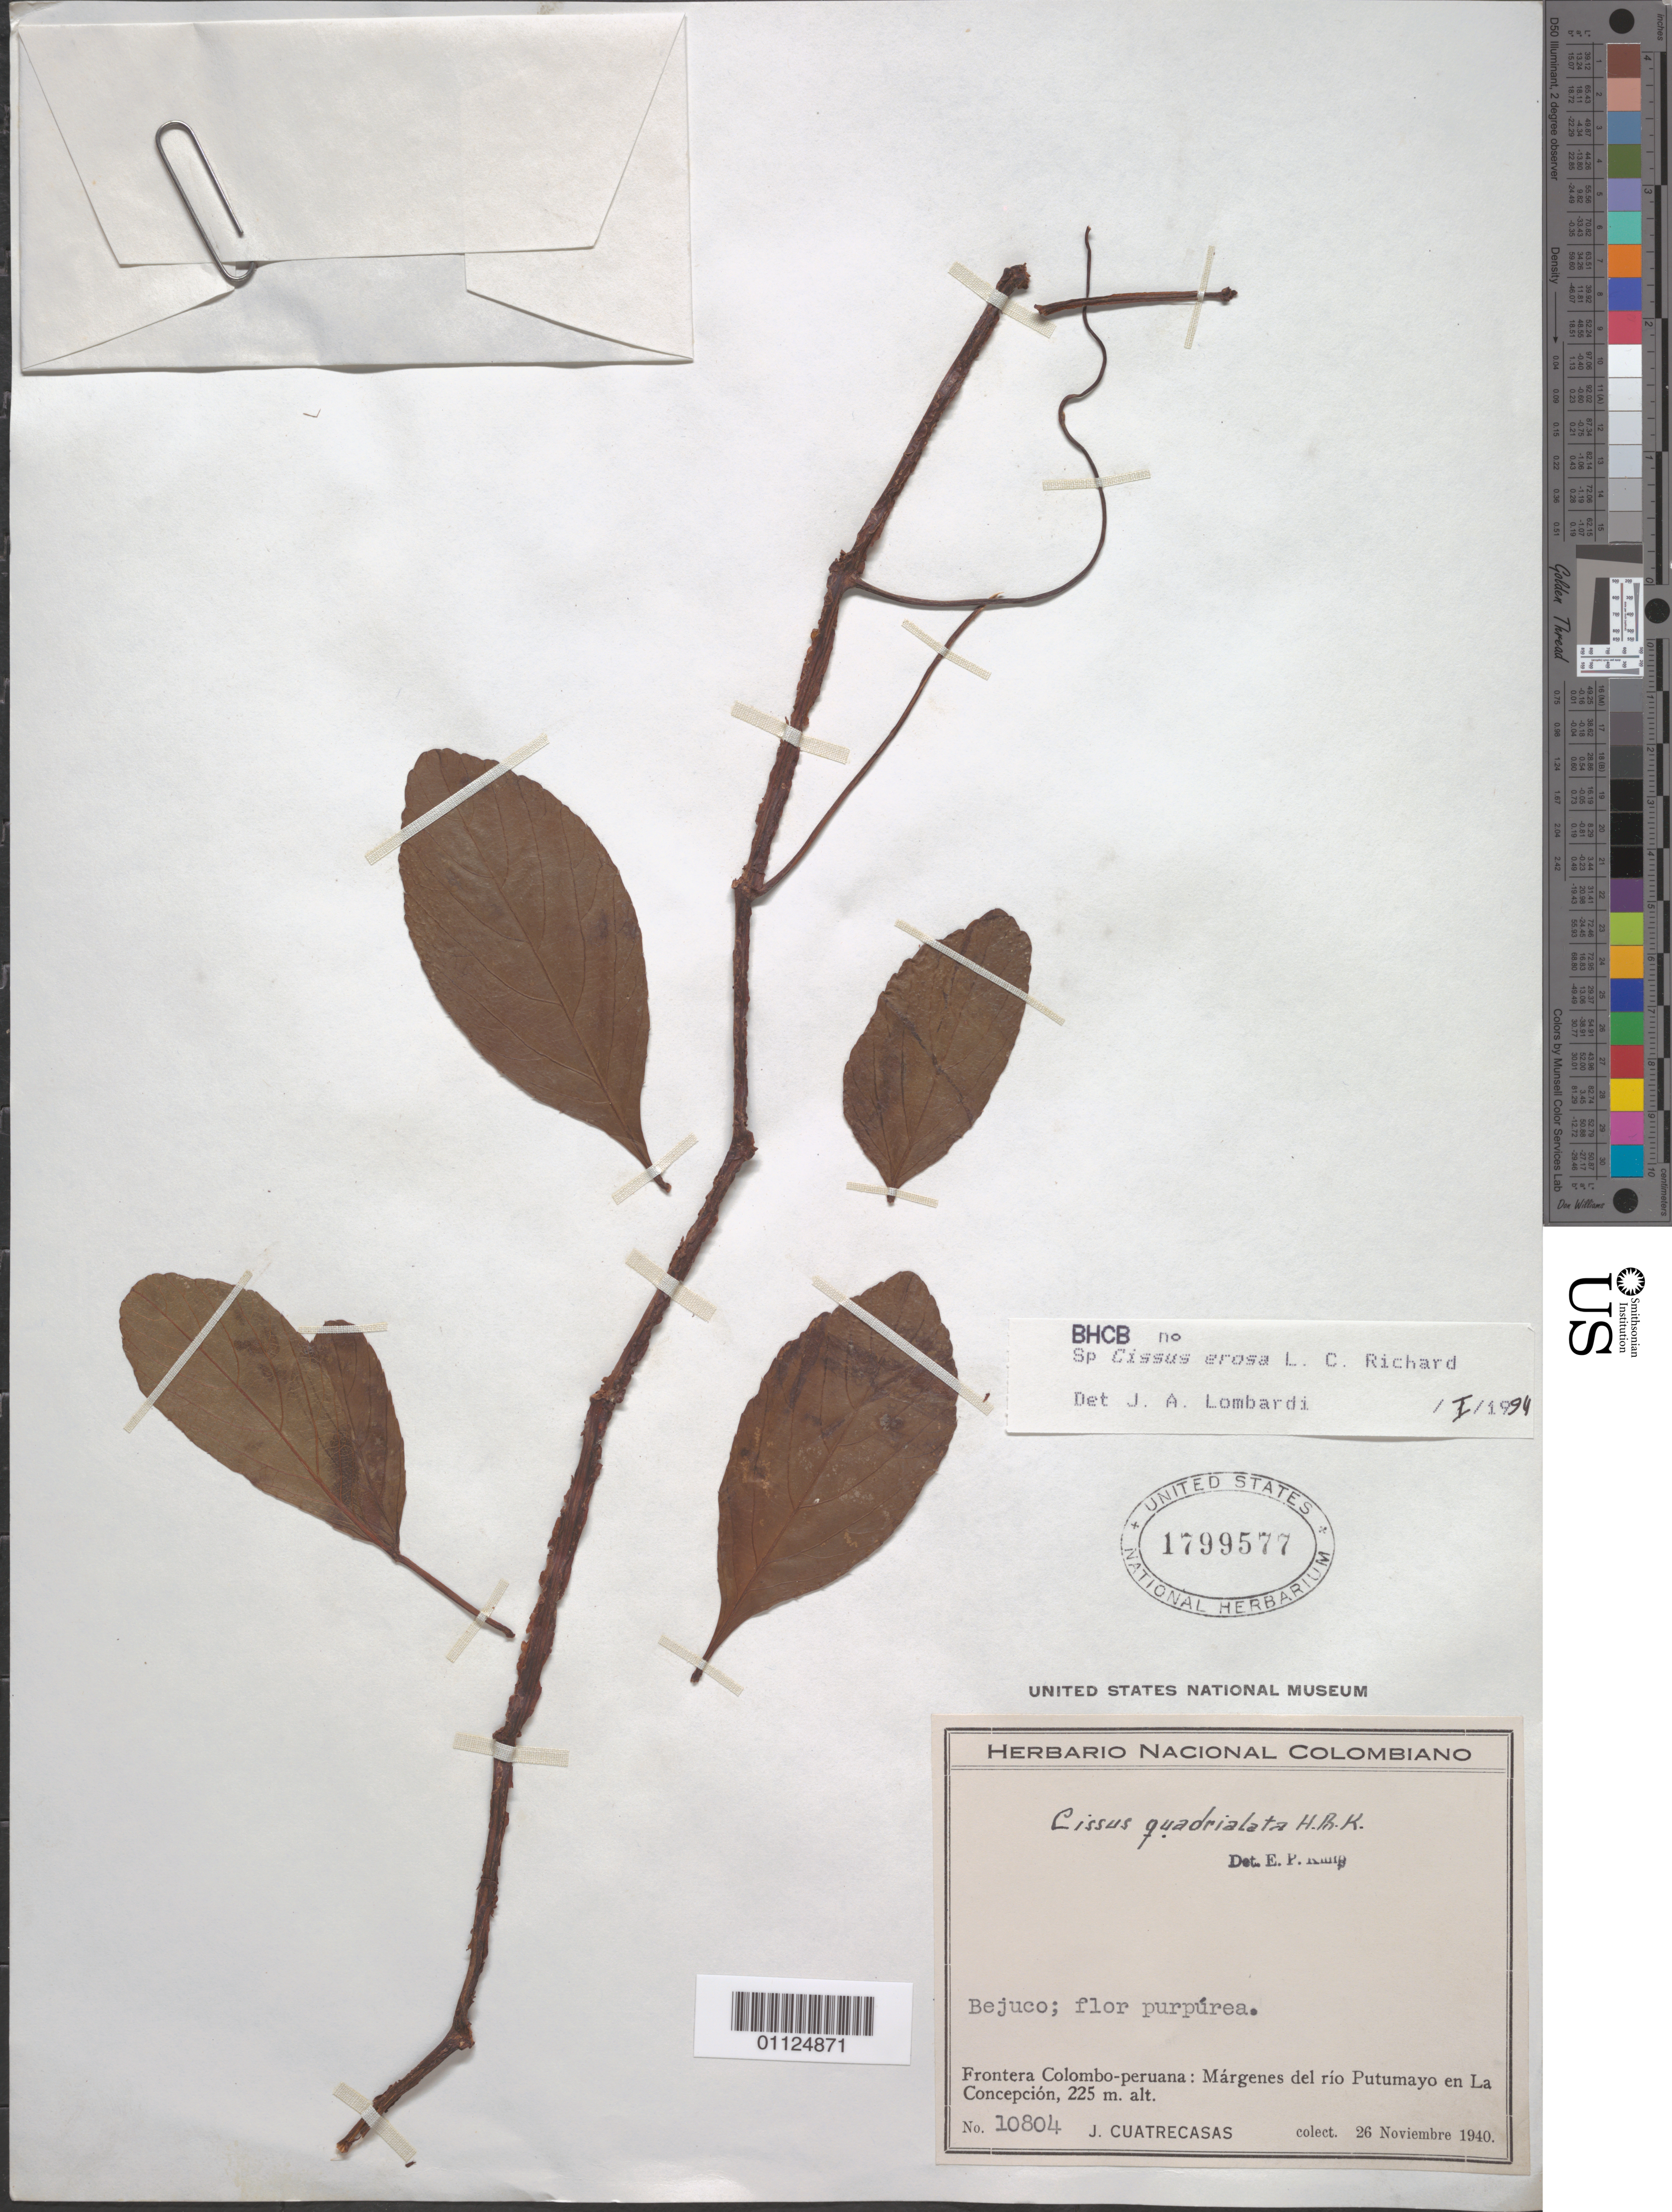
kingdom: Plantae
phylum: Tracheophyta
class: Magnoliopsida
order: Vitales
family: Vitaceae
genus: Cissus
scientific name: Cissus erosa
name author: Rich.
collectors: J. Cuatrecasas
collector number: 10804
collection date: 1940-11-26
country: Colombia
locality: Frontera Colombo-peruana: Margenes del rio Putumayo en La Concepcion.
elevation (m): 225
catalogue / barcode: US 1799577